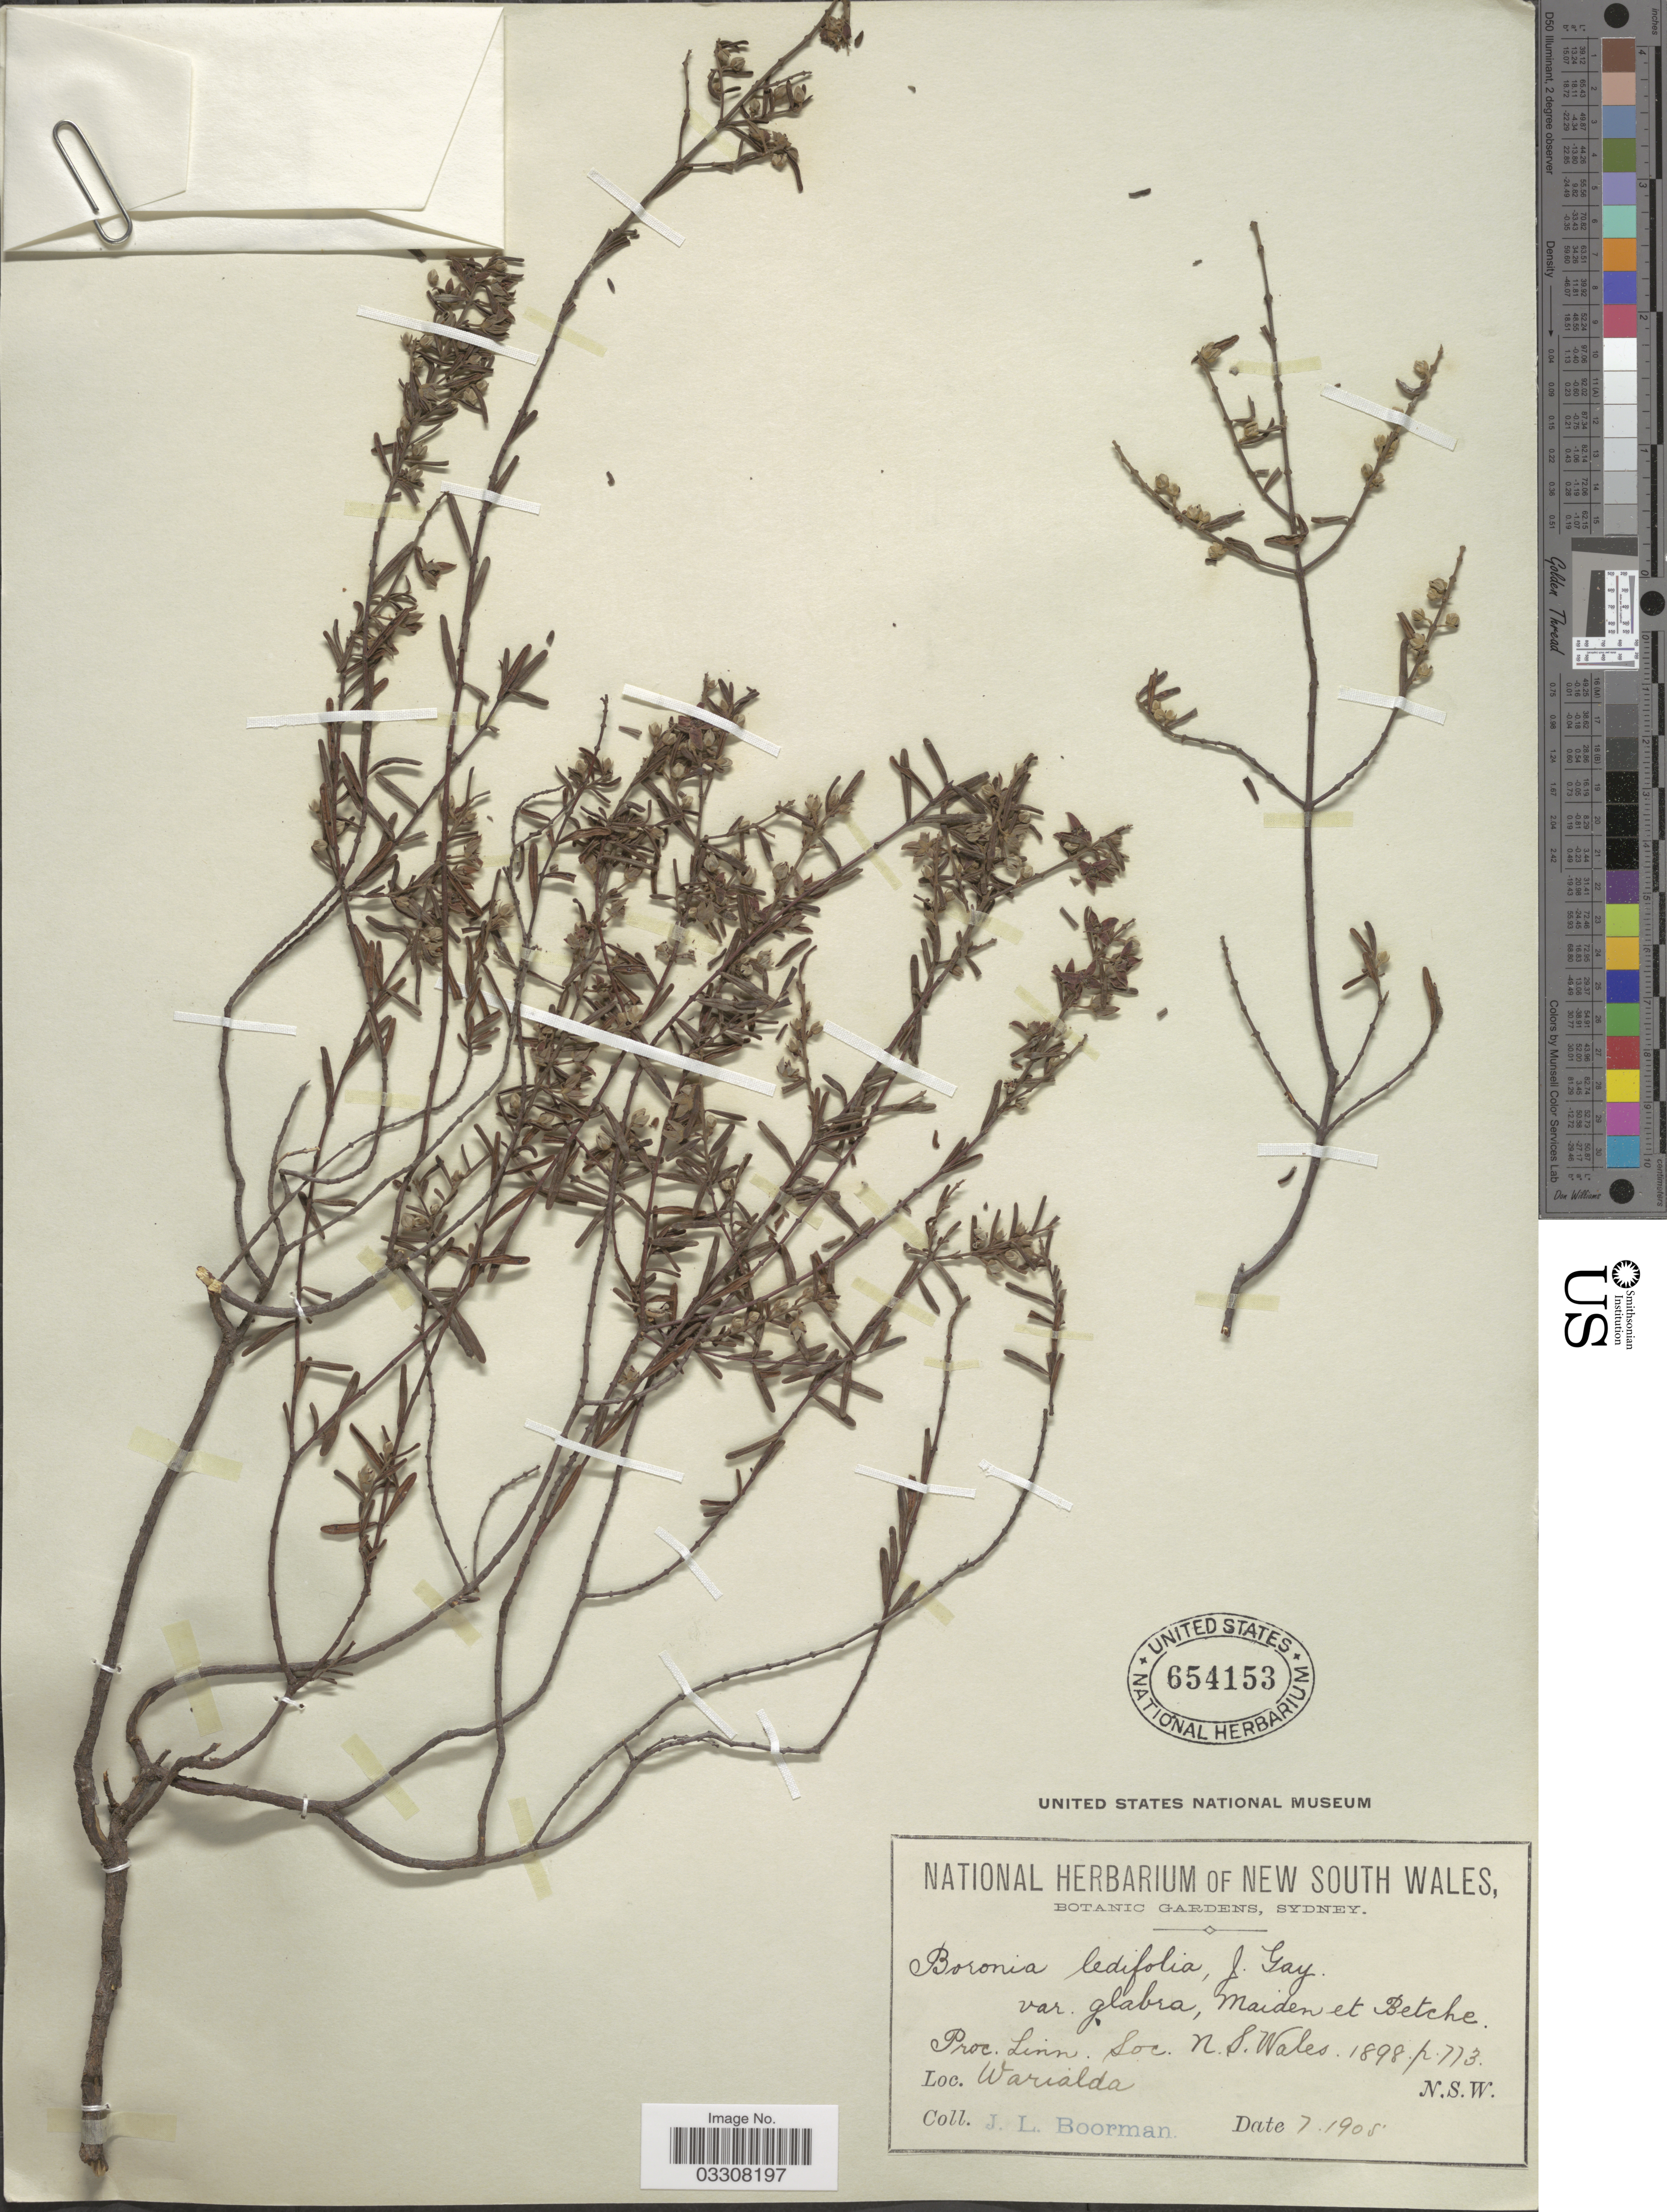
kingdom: Plantae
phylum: Tracheophyta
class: Magnoliopsida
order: Sapindales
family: Rutaceae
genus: Boronia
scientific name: Boronia glabra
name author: (Maiden & Betche) Cheel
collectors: J. Boorman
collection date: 1905-07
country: Australia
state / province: New South Wales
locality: Warialda. N.S.W.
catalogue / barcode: US 654153